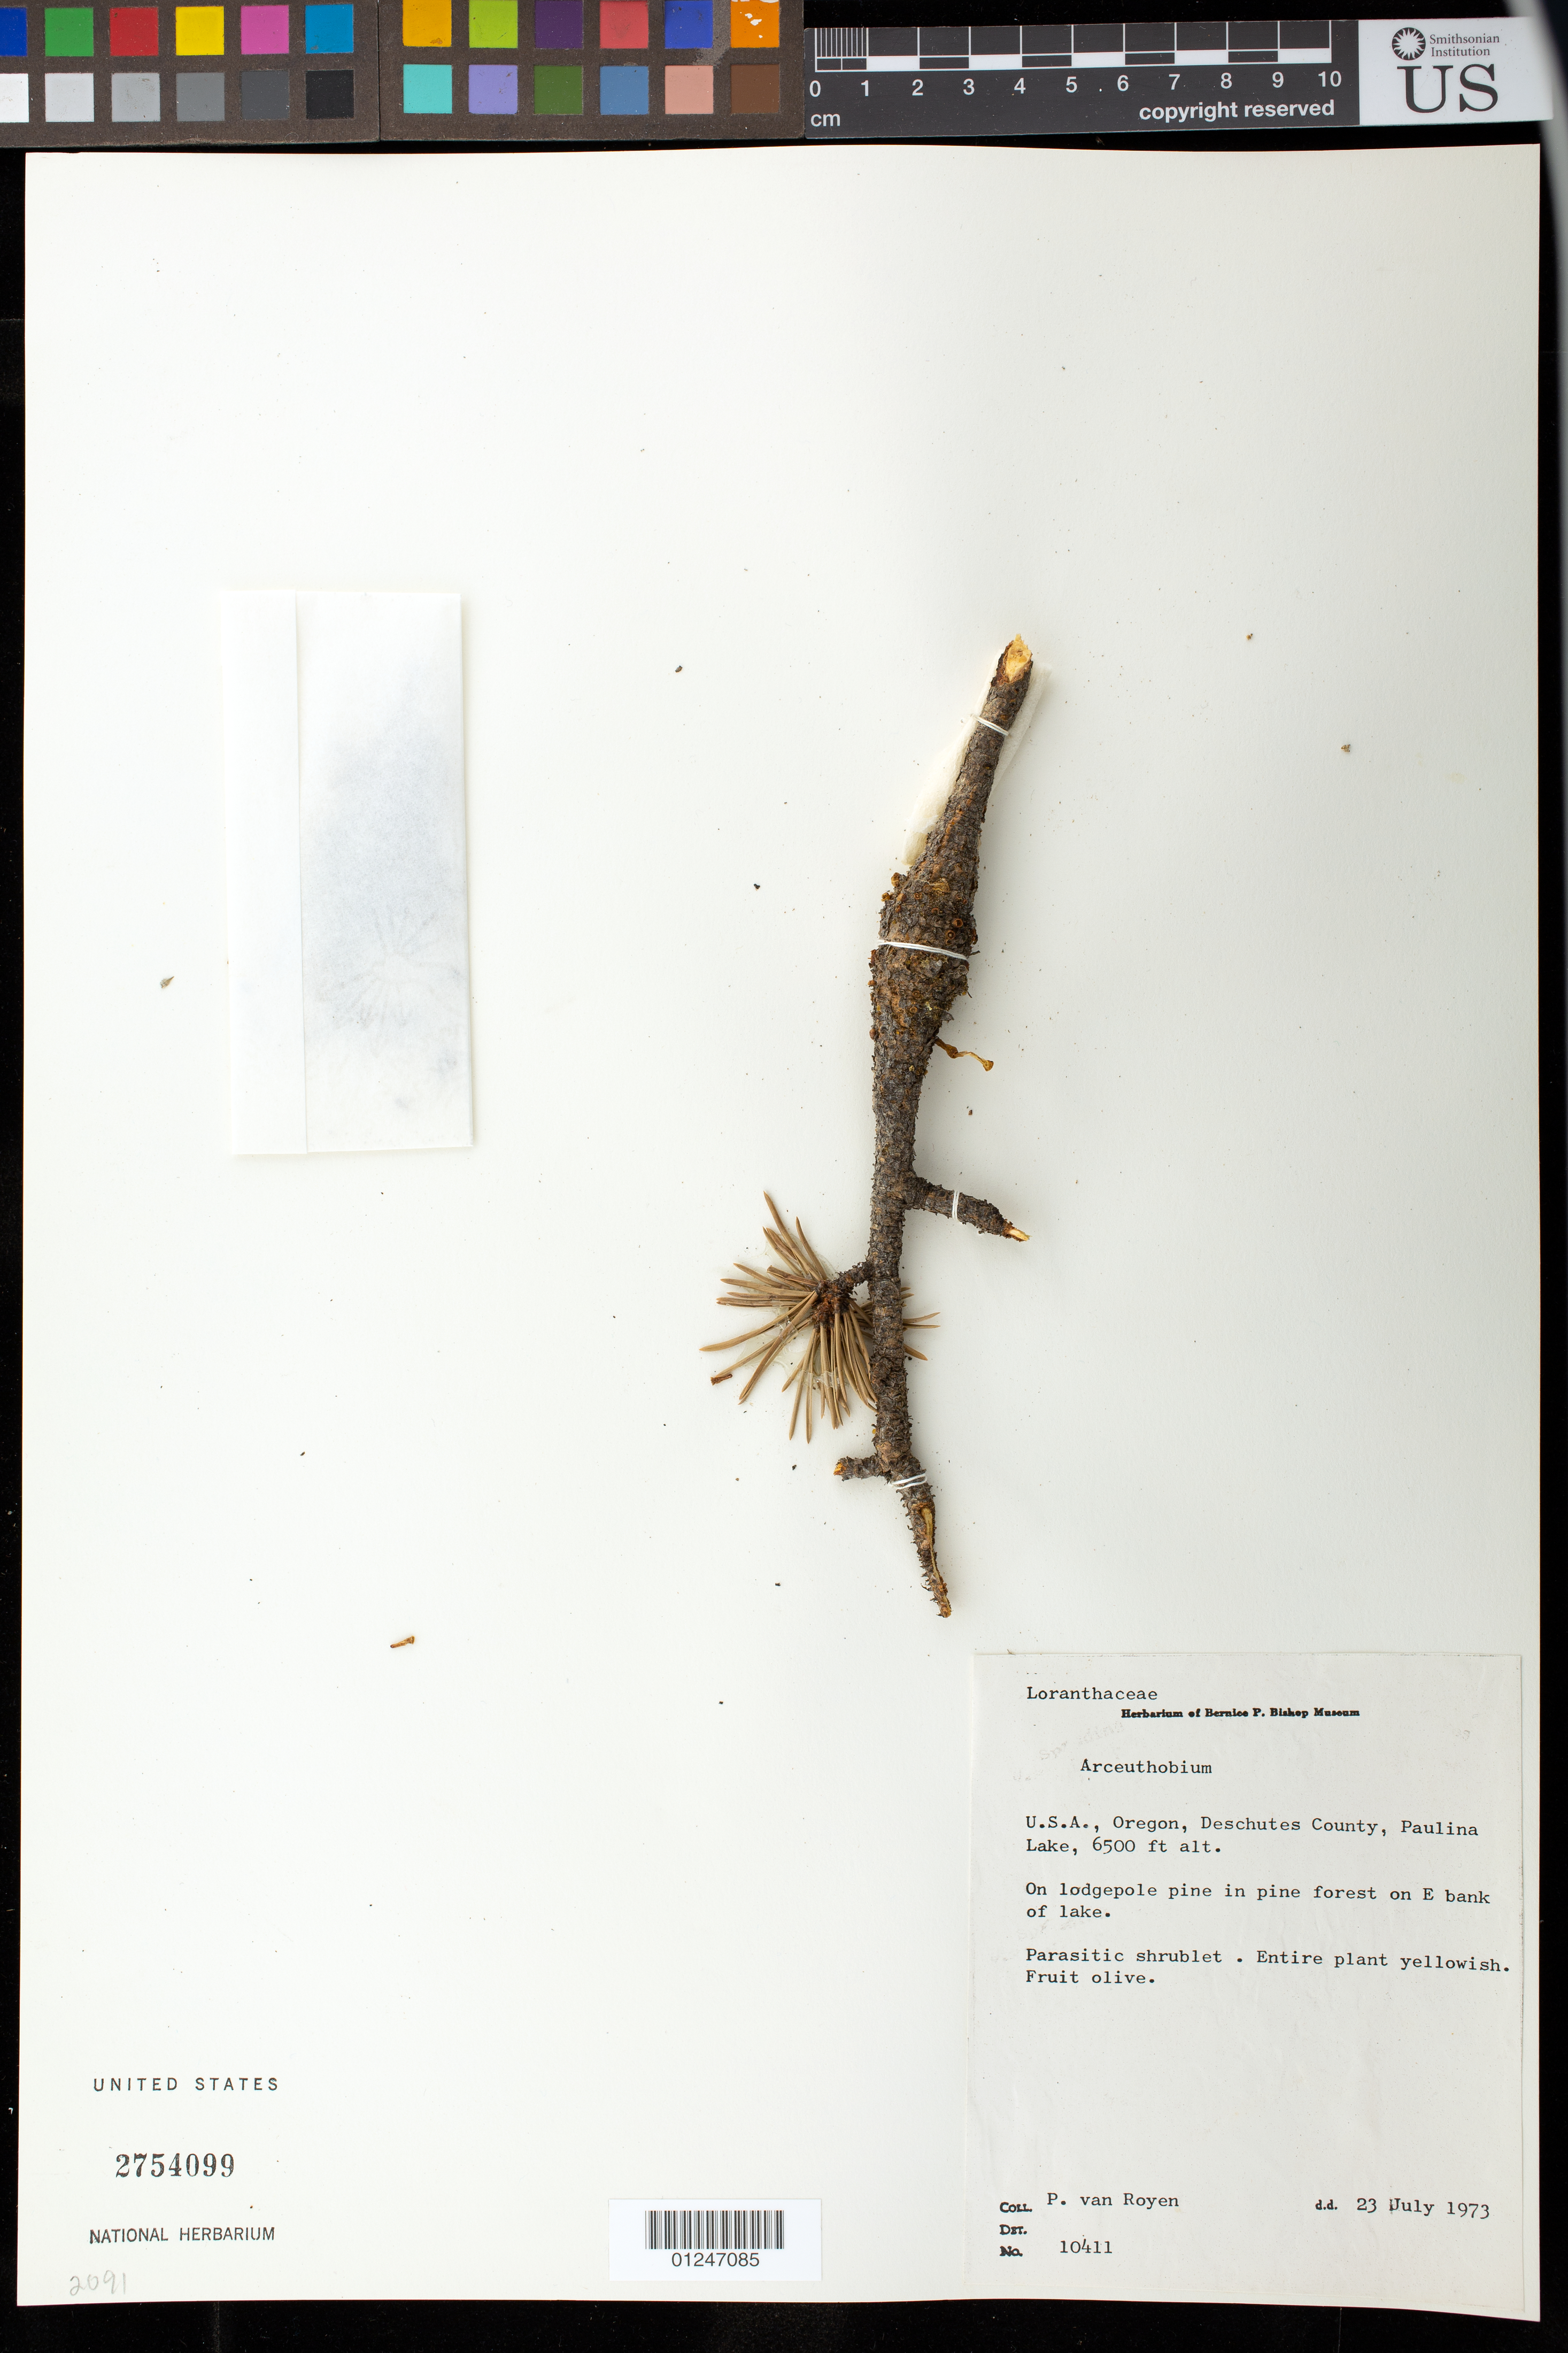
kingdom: Plantae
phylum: Tracheophyta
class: Magnoliopsida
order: Santalales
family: Viscaceae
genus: Arceuthobium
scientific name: Arceuthobium sp.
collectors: P. van Royen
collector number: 10411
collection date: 1973-07-23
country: United States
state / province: Oregon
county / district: Deschutes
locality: Paulina Lake.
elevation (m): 1981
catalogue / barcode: US 2754099